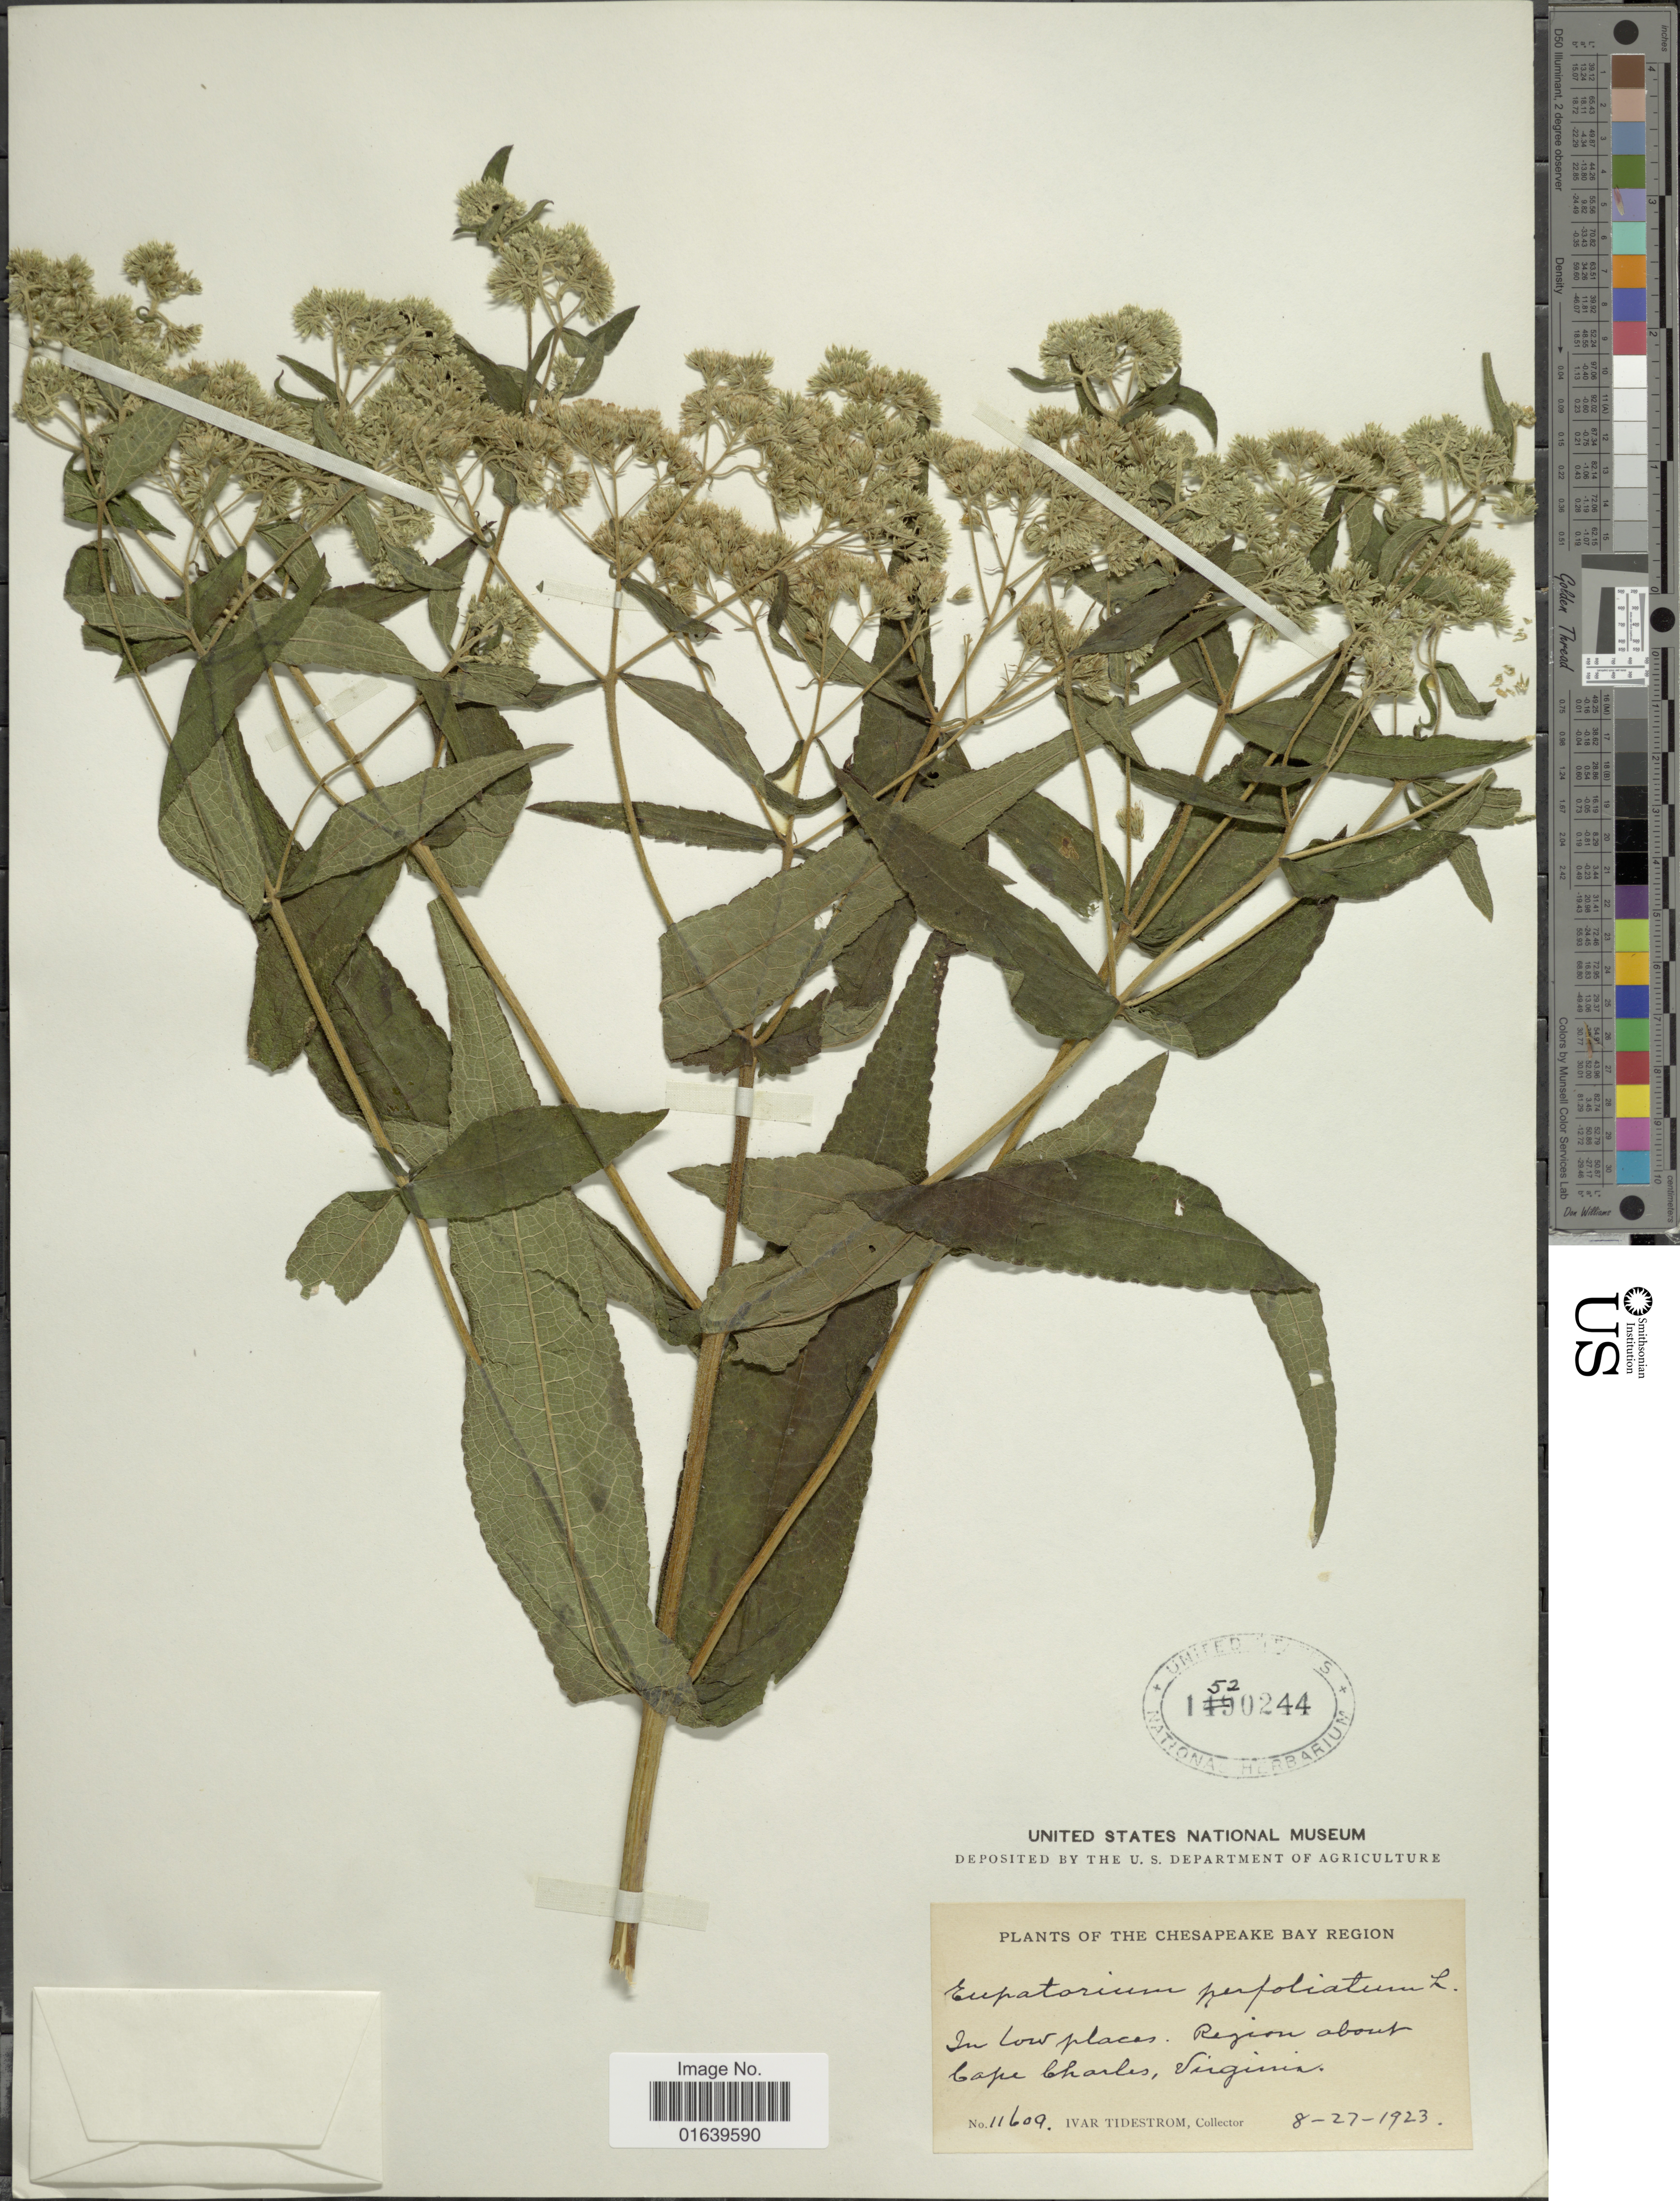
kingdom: Plantae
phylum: Tracheophyta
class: Magnoliopsida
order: Asterales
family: Asteraceae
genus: Eupatorium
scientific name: Eupatorium perfoliatum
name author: L.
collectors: I. F. Tidestrom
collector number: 11609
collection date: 1923-08-27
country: United States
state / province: Virginia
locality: The Chesapeake Bay Region, in low places, Region about Cape Charles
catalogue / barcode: US 1520244